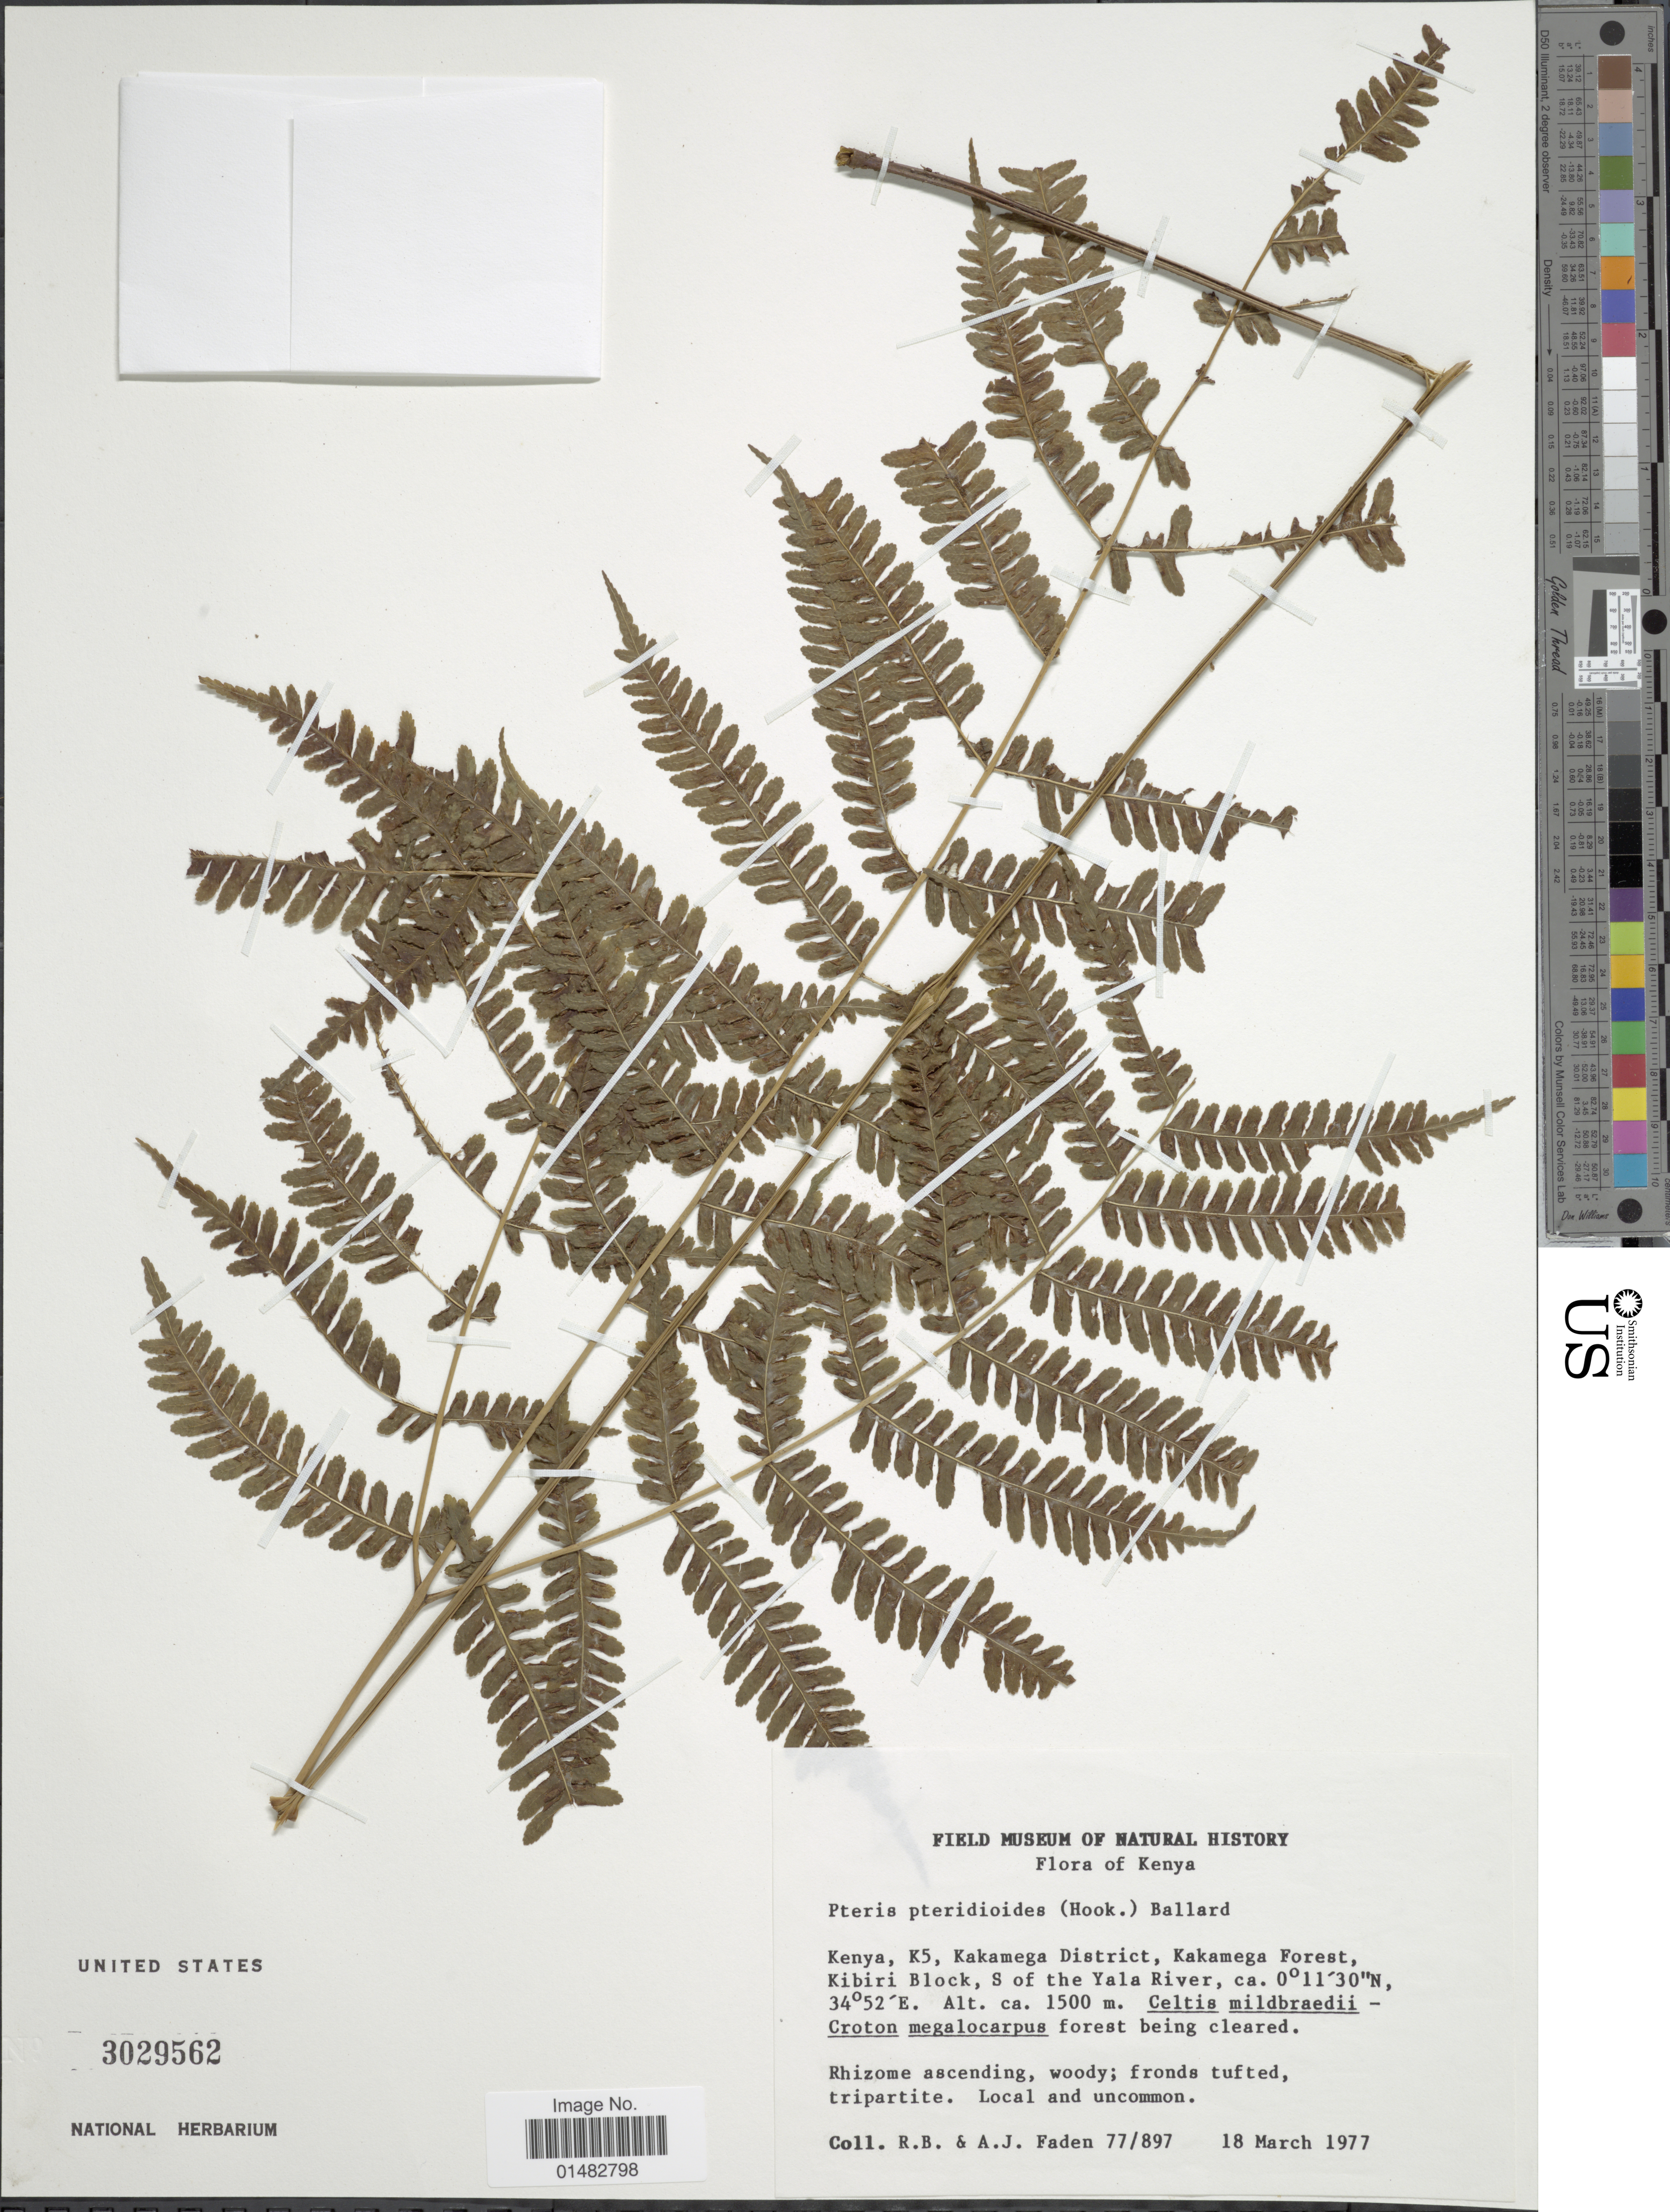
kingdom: Plantae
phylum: Tracheophyta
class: Polypodiopsida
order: Polypodiales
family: Pteridaceae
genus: Pteris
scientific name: Pteris pteridioides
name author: (Hook.) Ballard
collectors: R. B. Faden & A. J. Faden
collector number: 77/897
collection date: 1977-03-18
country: Kenya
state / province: Kakamega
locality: Kenya K5, Kakamega Forest, Kibiri Block, S of the Yala River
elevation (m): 1500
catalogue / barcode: US 3029562